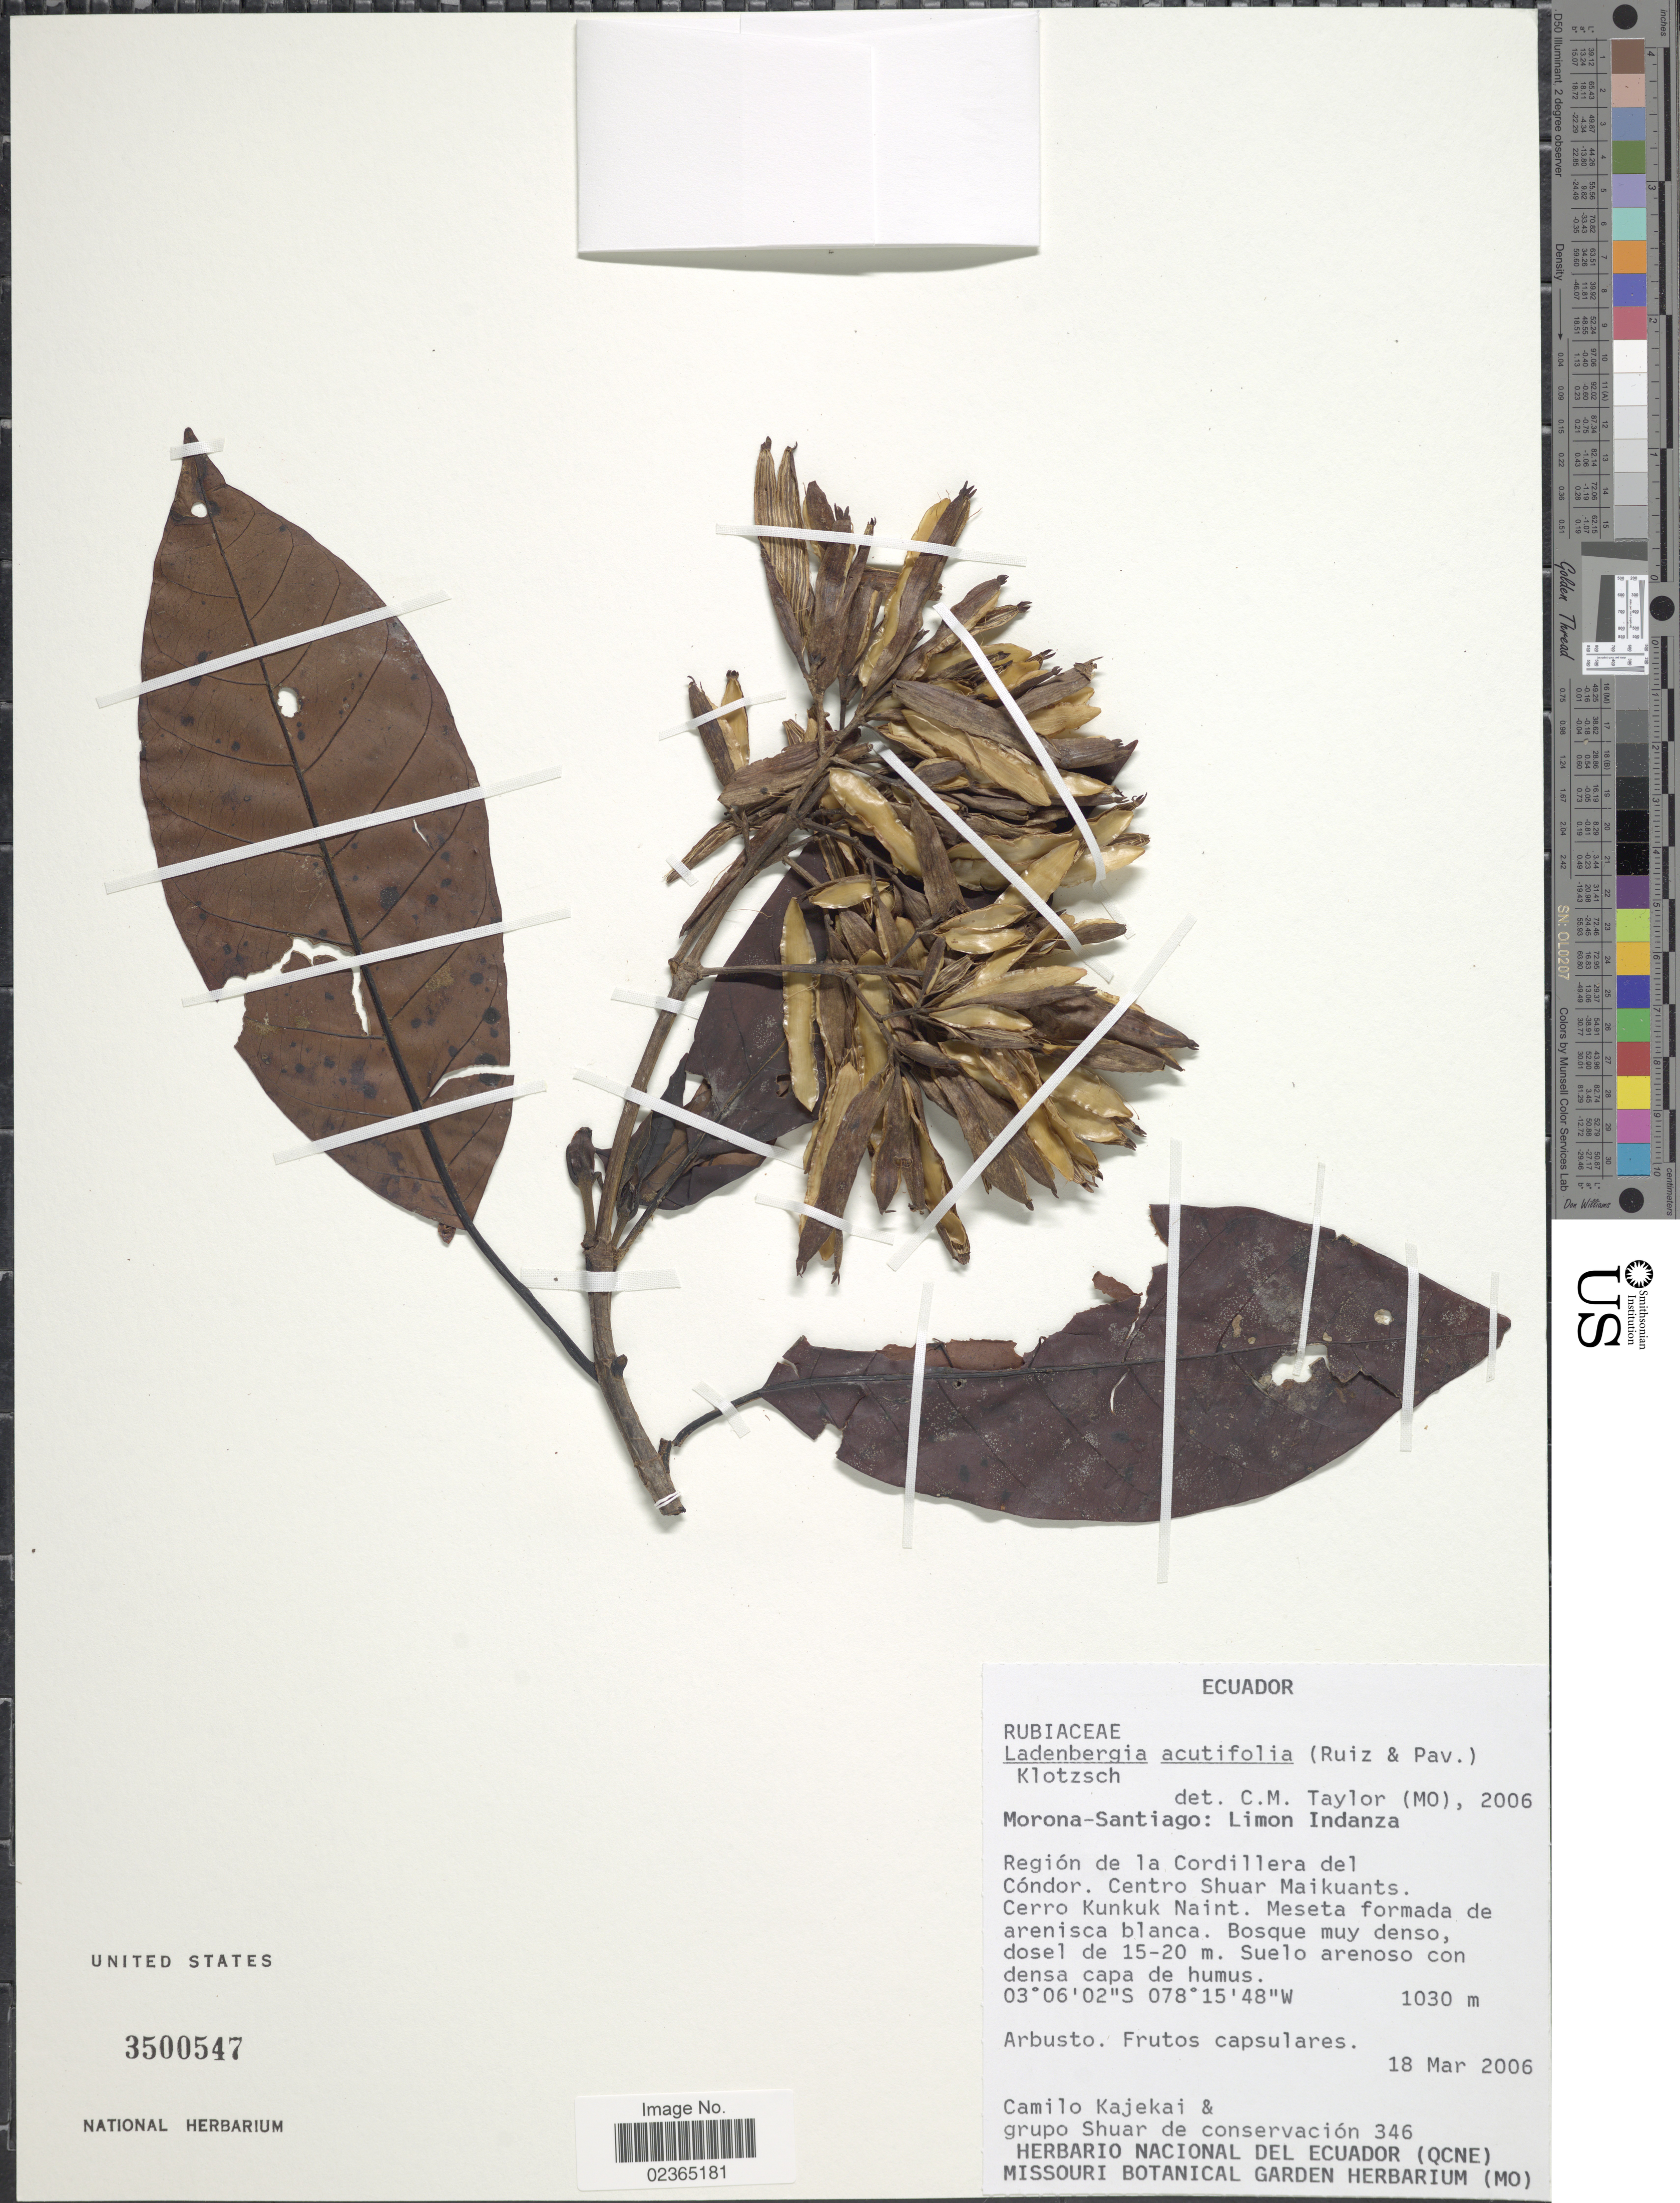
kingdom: Plantae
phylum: Tracheophyta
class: Magnoliopsida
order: Gentianales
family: Rubiaceae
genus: Ladenbergia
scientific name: Ladenbergia acutifolia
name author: (Ruiz & Pav.) Klotzsch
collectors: C. Kajekai & Grupo Shuar de conservación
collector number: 346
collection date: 2006-03-18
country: Ecuador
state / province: Morona-Santiago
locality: Limon Indanza, Region de la Cordillera del Condor. Centro Shuar Maikuants. Cerro Kunkuk Naint.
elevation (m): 1030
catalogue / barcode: US 3500547